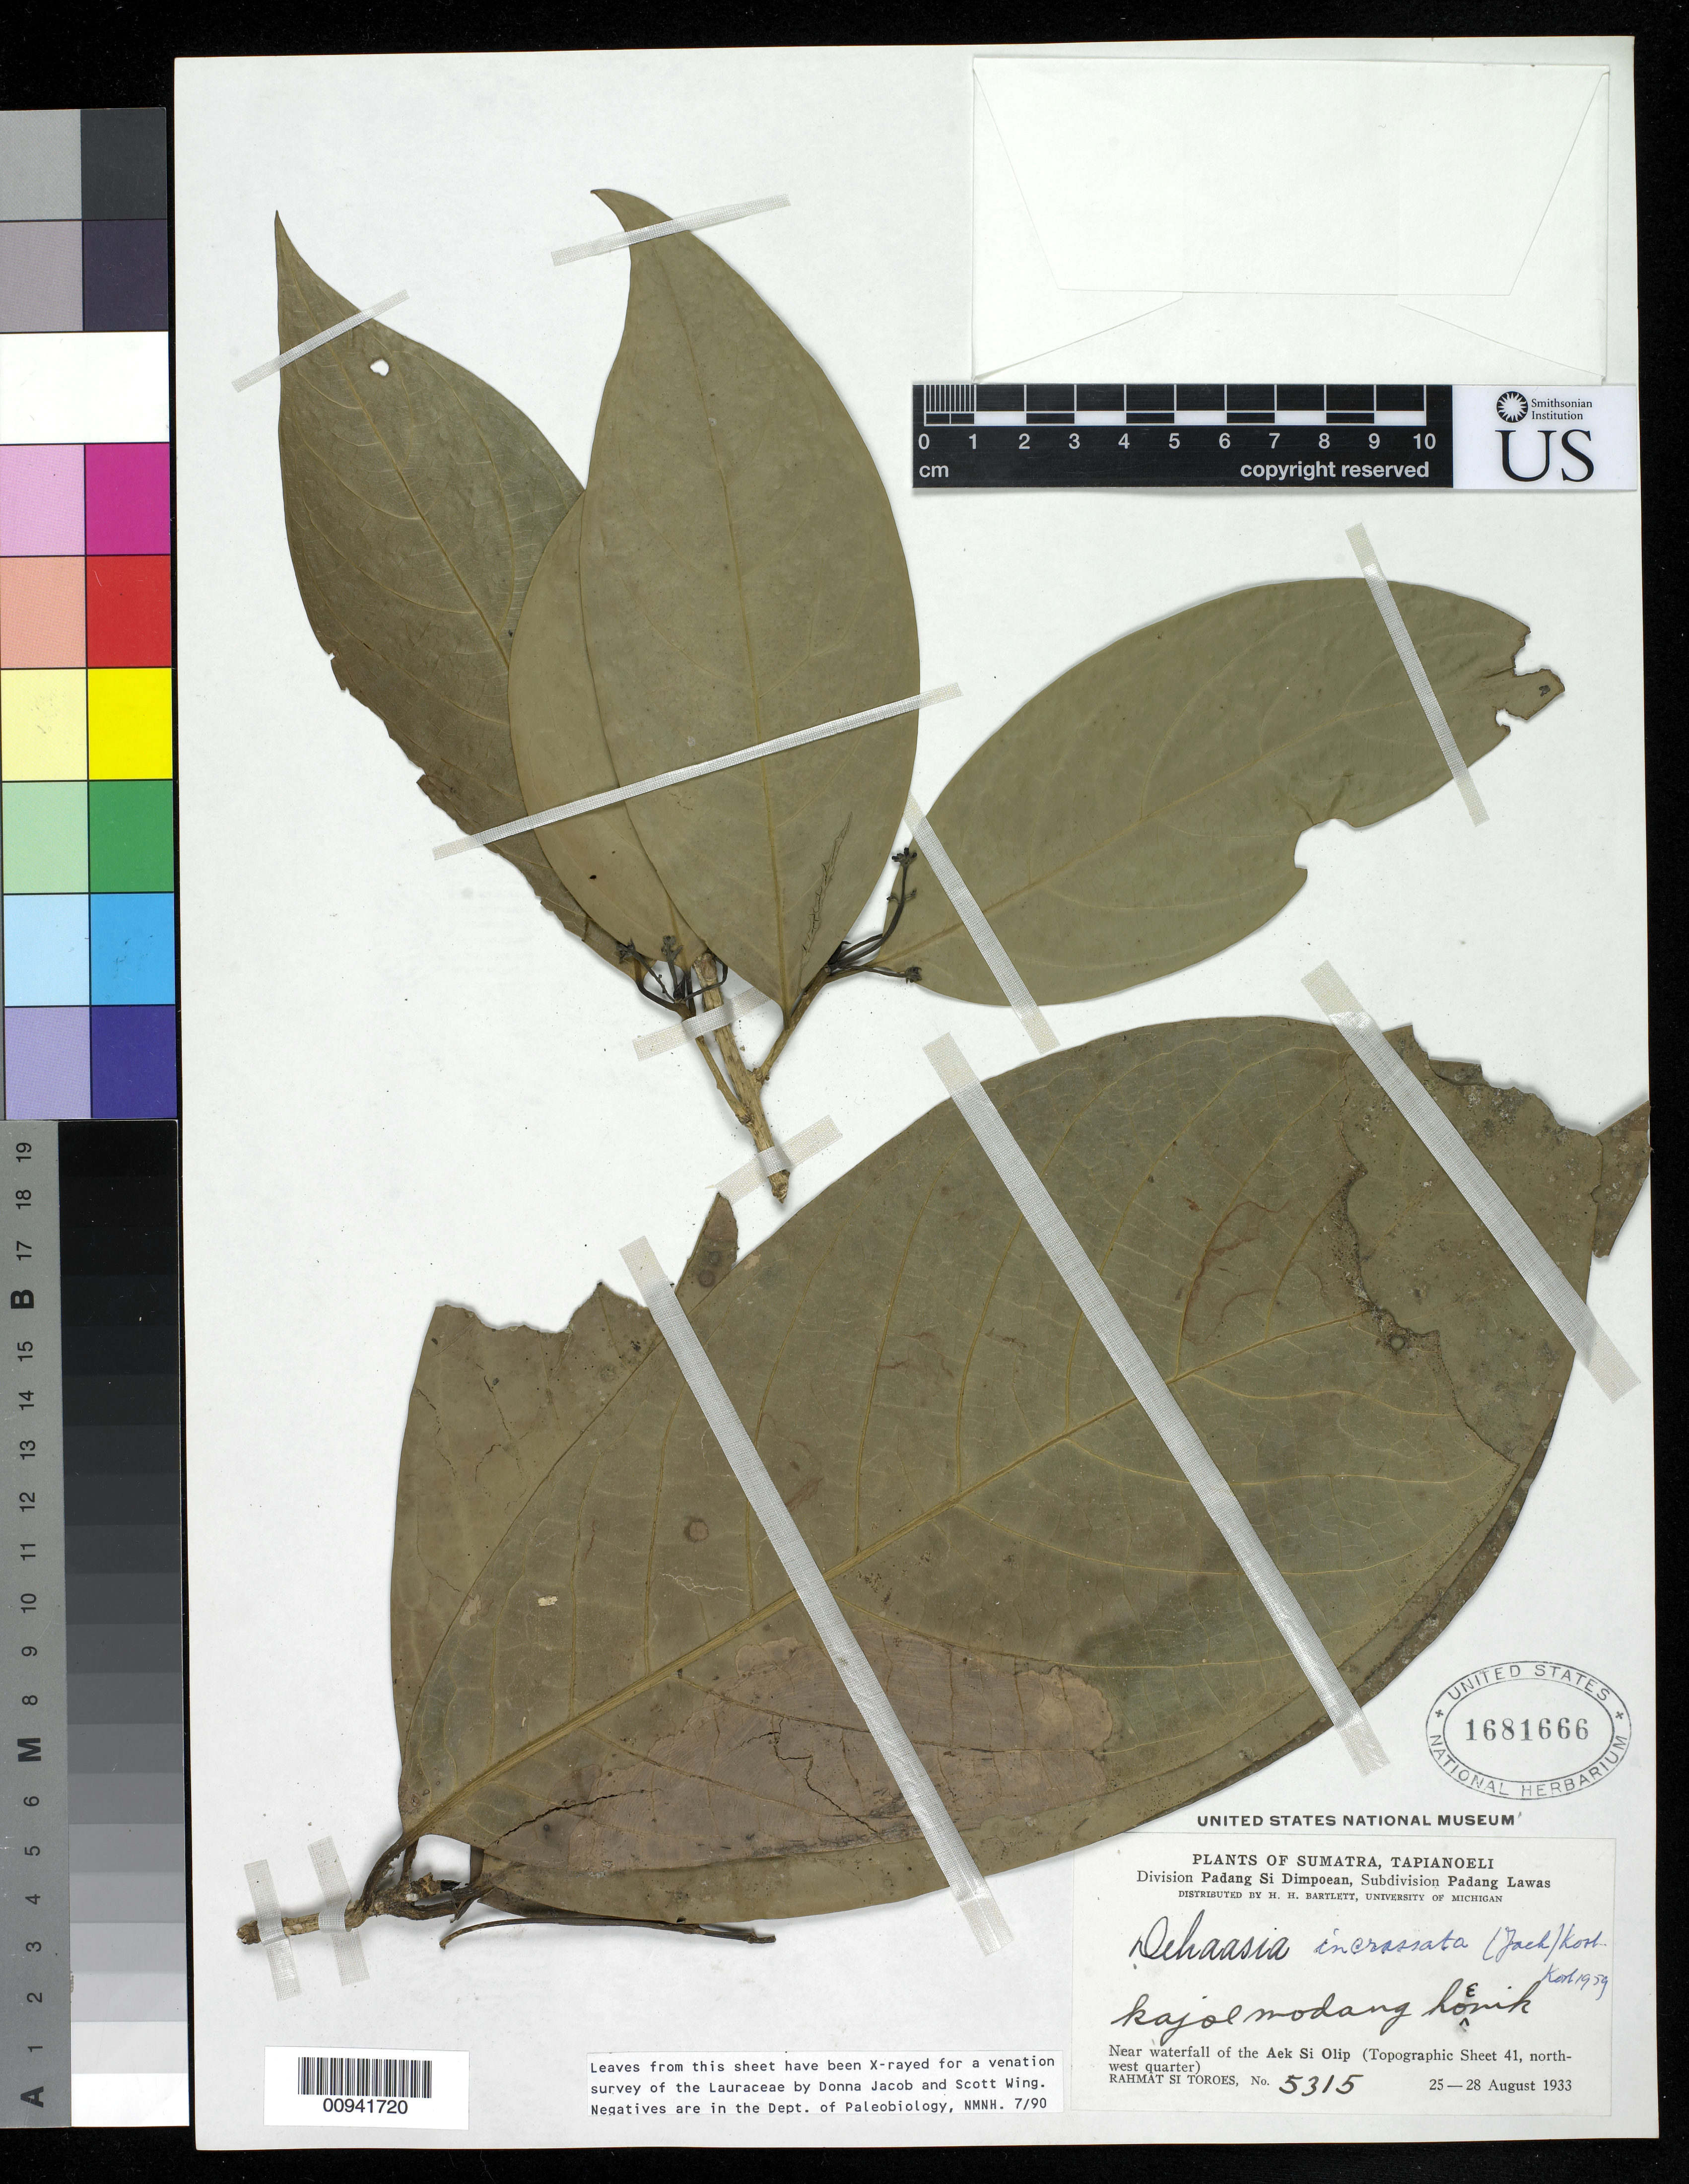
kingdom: Plantae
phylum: Tracheophyta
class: Magnoliopsida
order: Laurales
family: Lauraceae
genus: Dehaasia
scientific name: Dehaasia incrassata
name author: (Jack) Kosterm.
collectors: Rahmat Si Boeea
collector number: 5315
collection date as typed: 25 Aug 1933 to 28 Aug 1933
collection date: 1933-08-25/1933-08-28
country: Indonesia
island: Sumatra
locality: Division Padang Si Dimpoean, Subdivision Padang Lawas; Near waterfall of the Aek Si Olip (Topographic sheet 41, north-west quarter)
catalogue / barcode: US 1681666